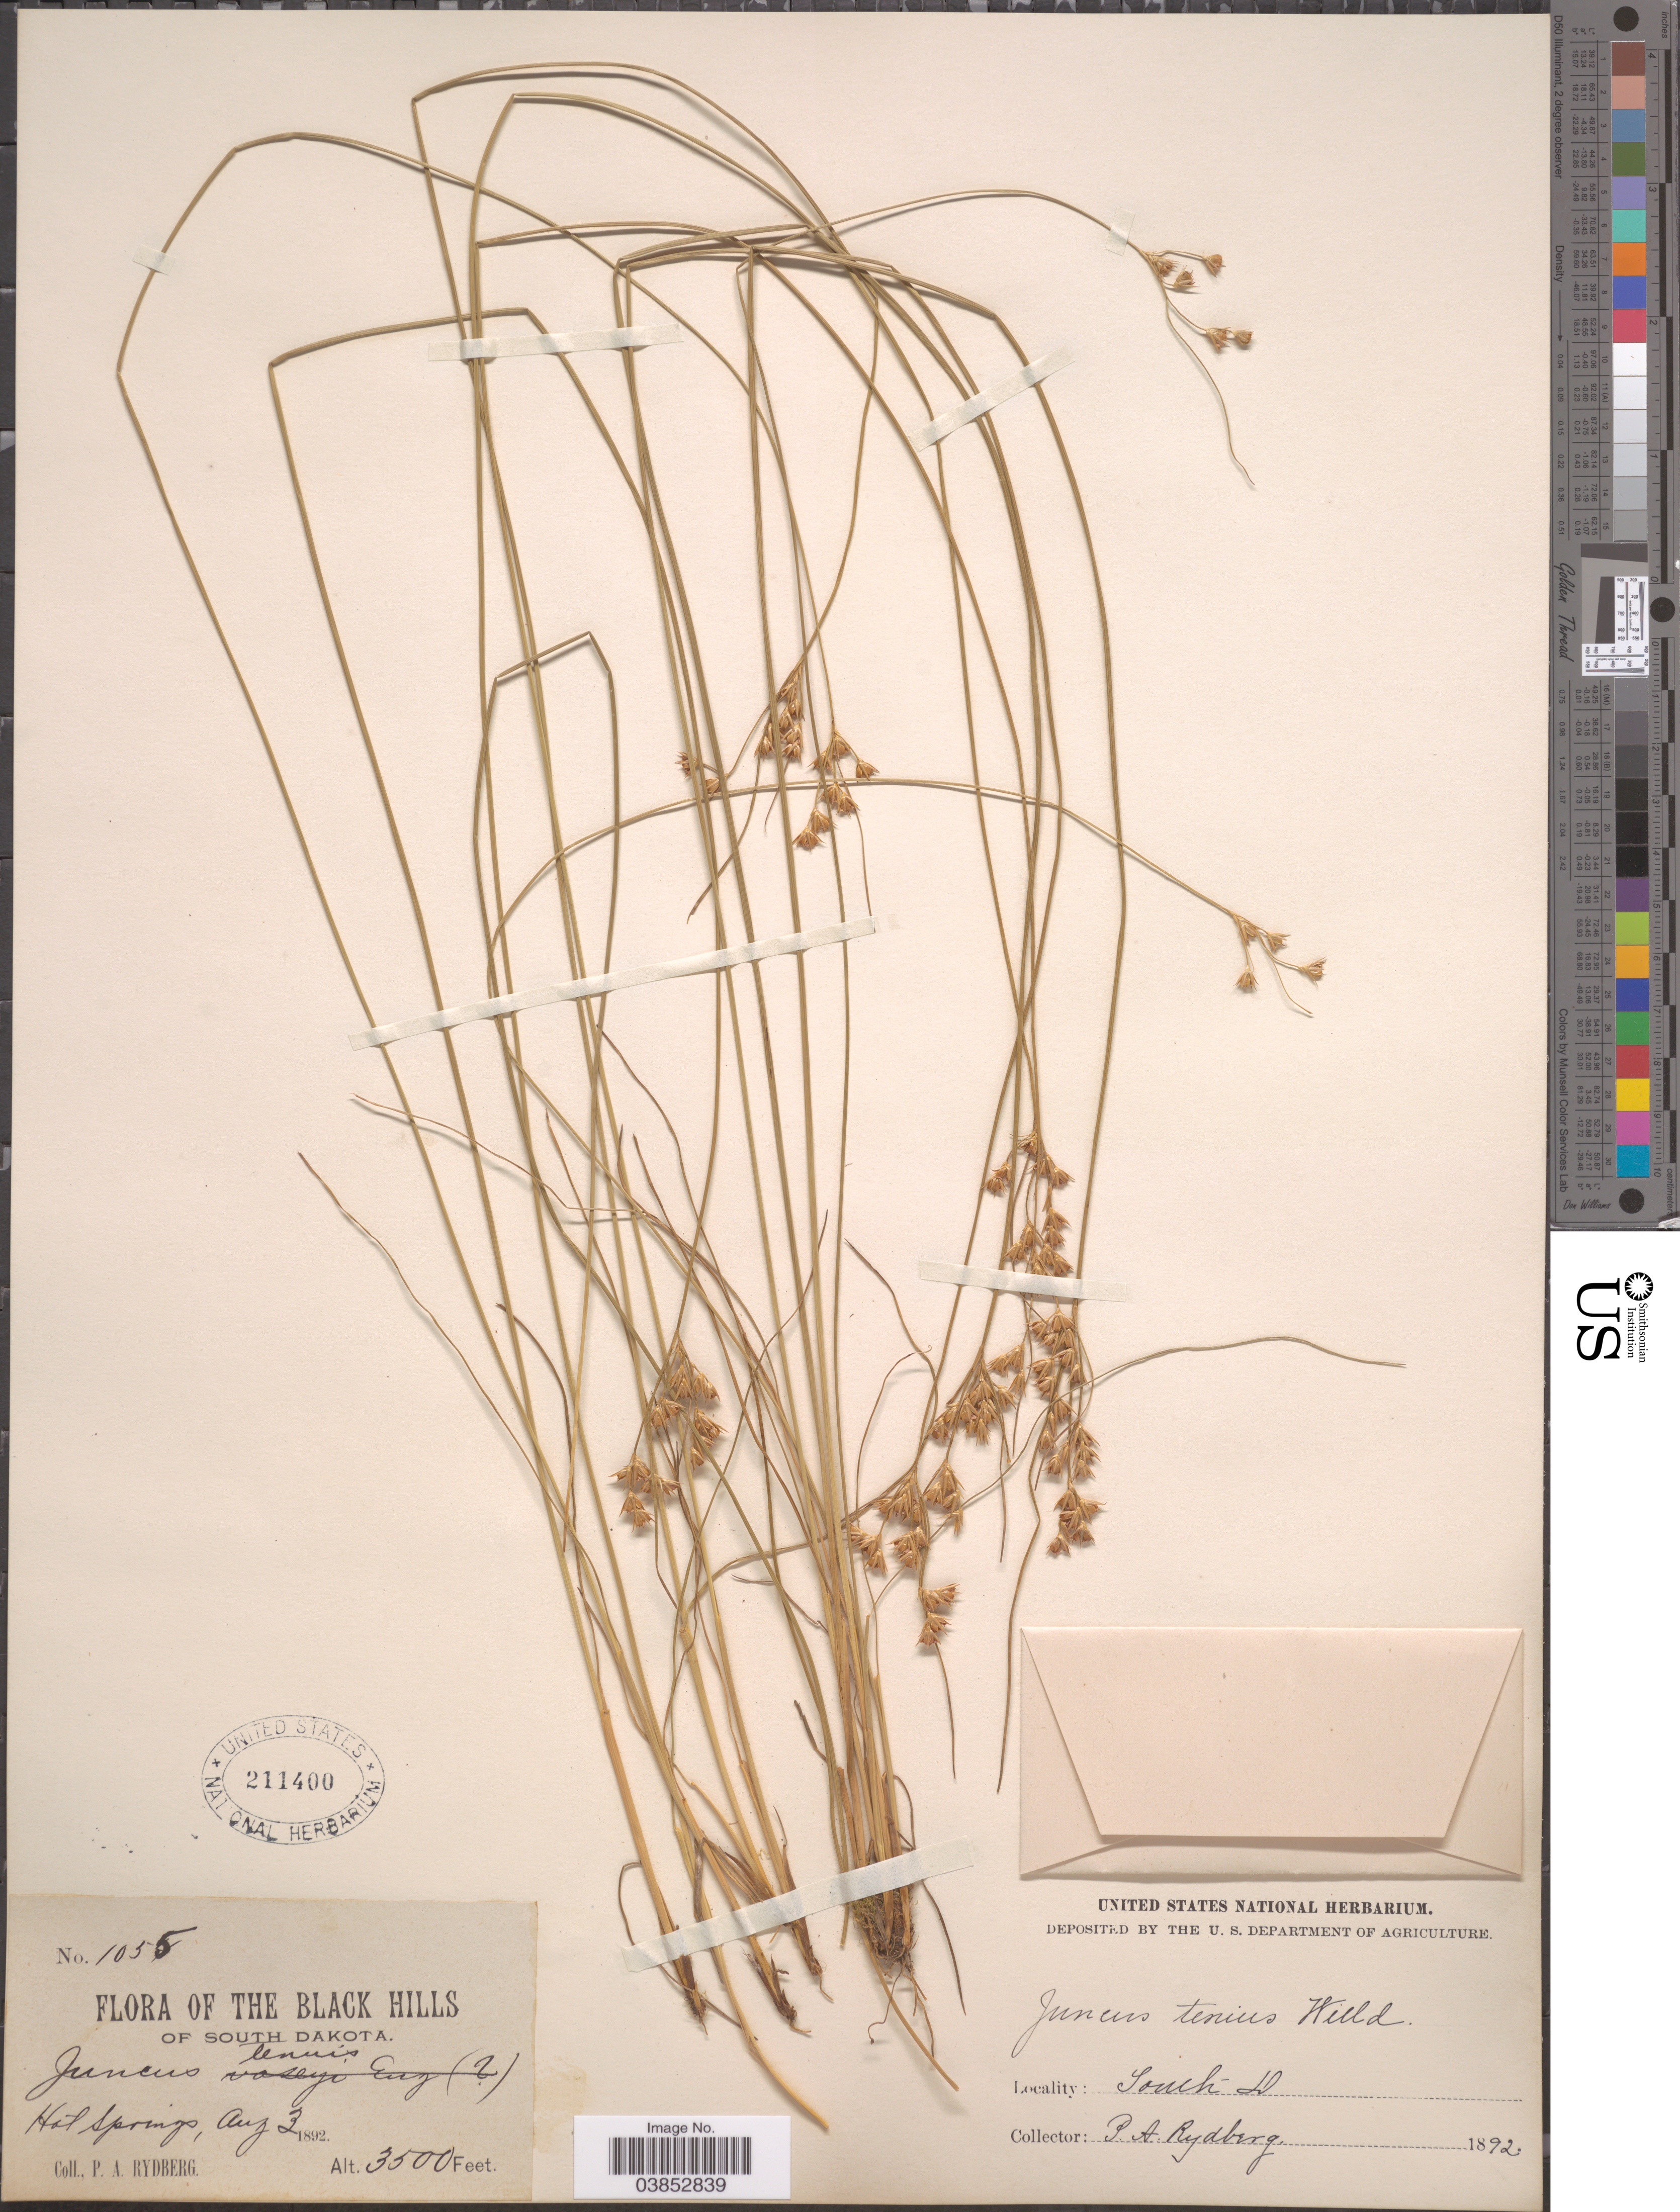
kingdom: Plantae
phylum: Tracheophyta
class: Liliopsida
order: Poales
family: Juncaceae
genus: Juncus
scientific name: Juncus dudleyi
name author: Wiegand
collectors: P. A. Rydberg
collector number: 1055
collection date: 1892-08-03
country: United States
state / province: South Dakota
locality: Black Hills. Hot Springs.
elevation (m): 1067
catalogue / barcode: US 211400